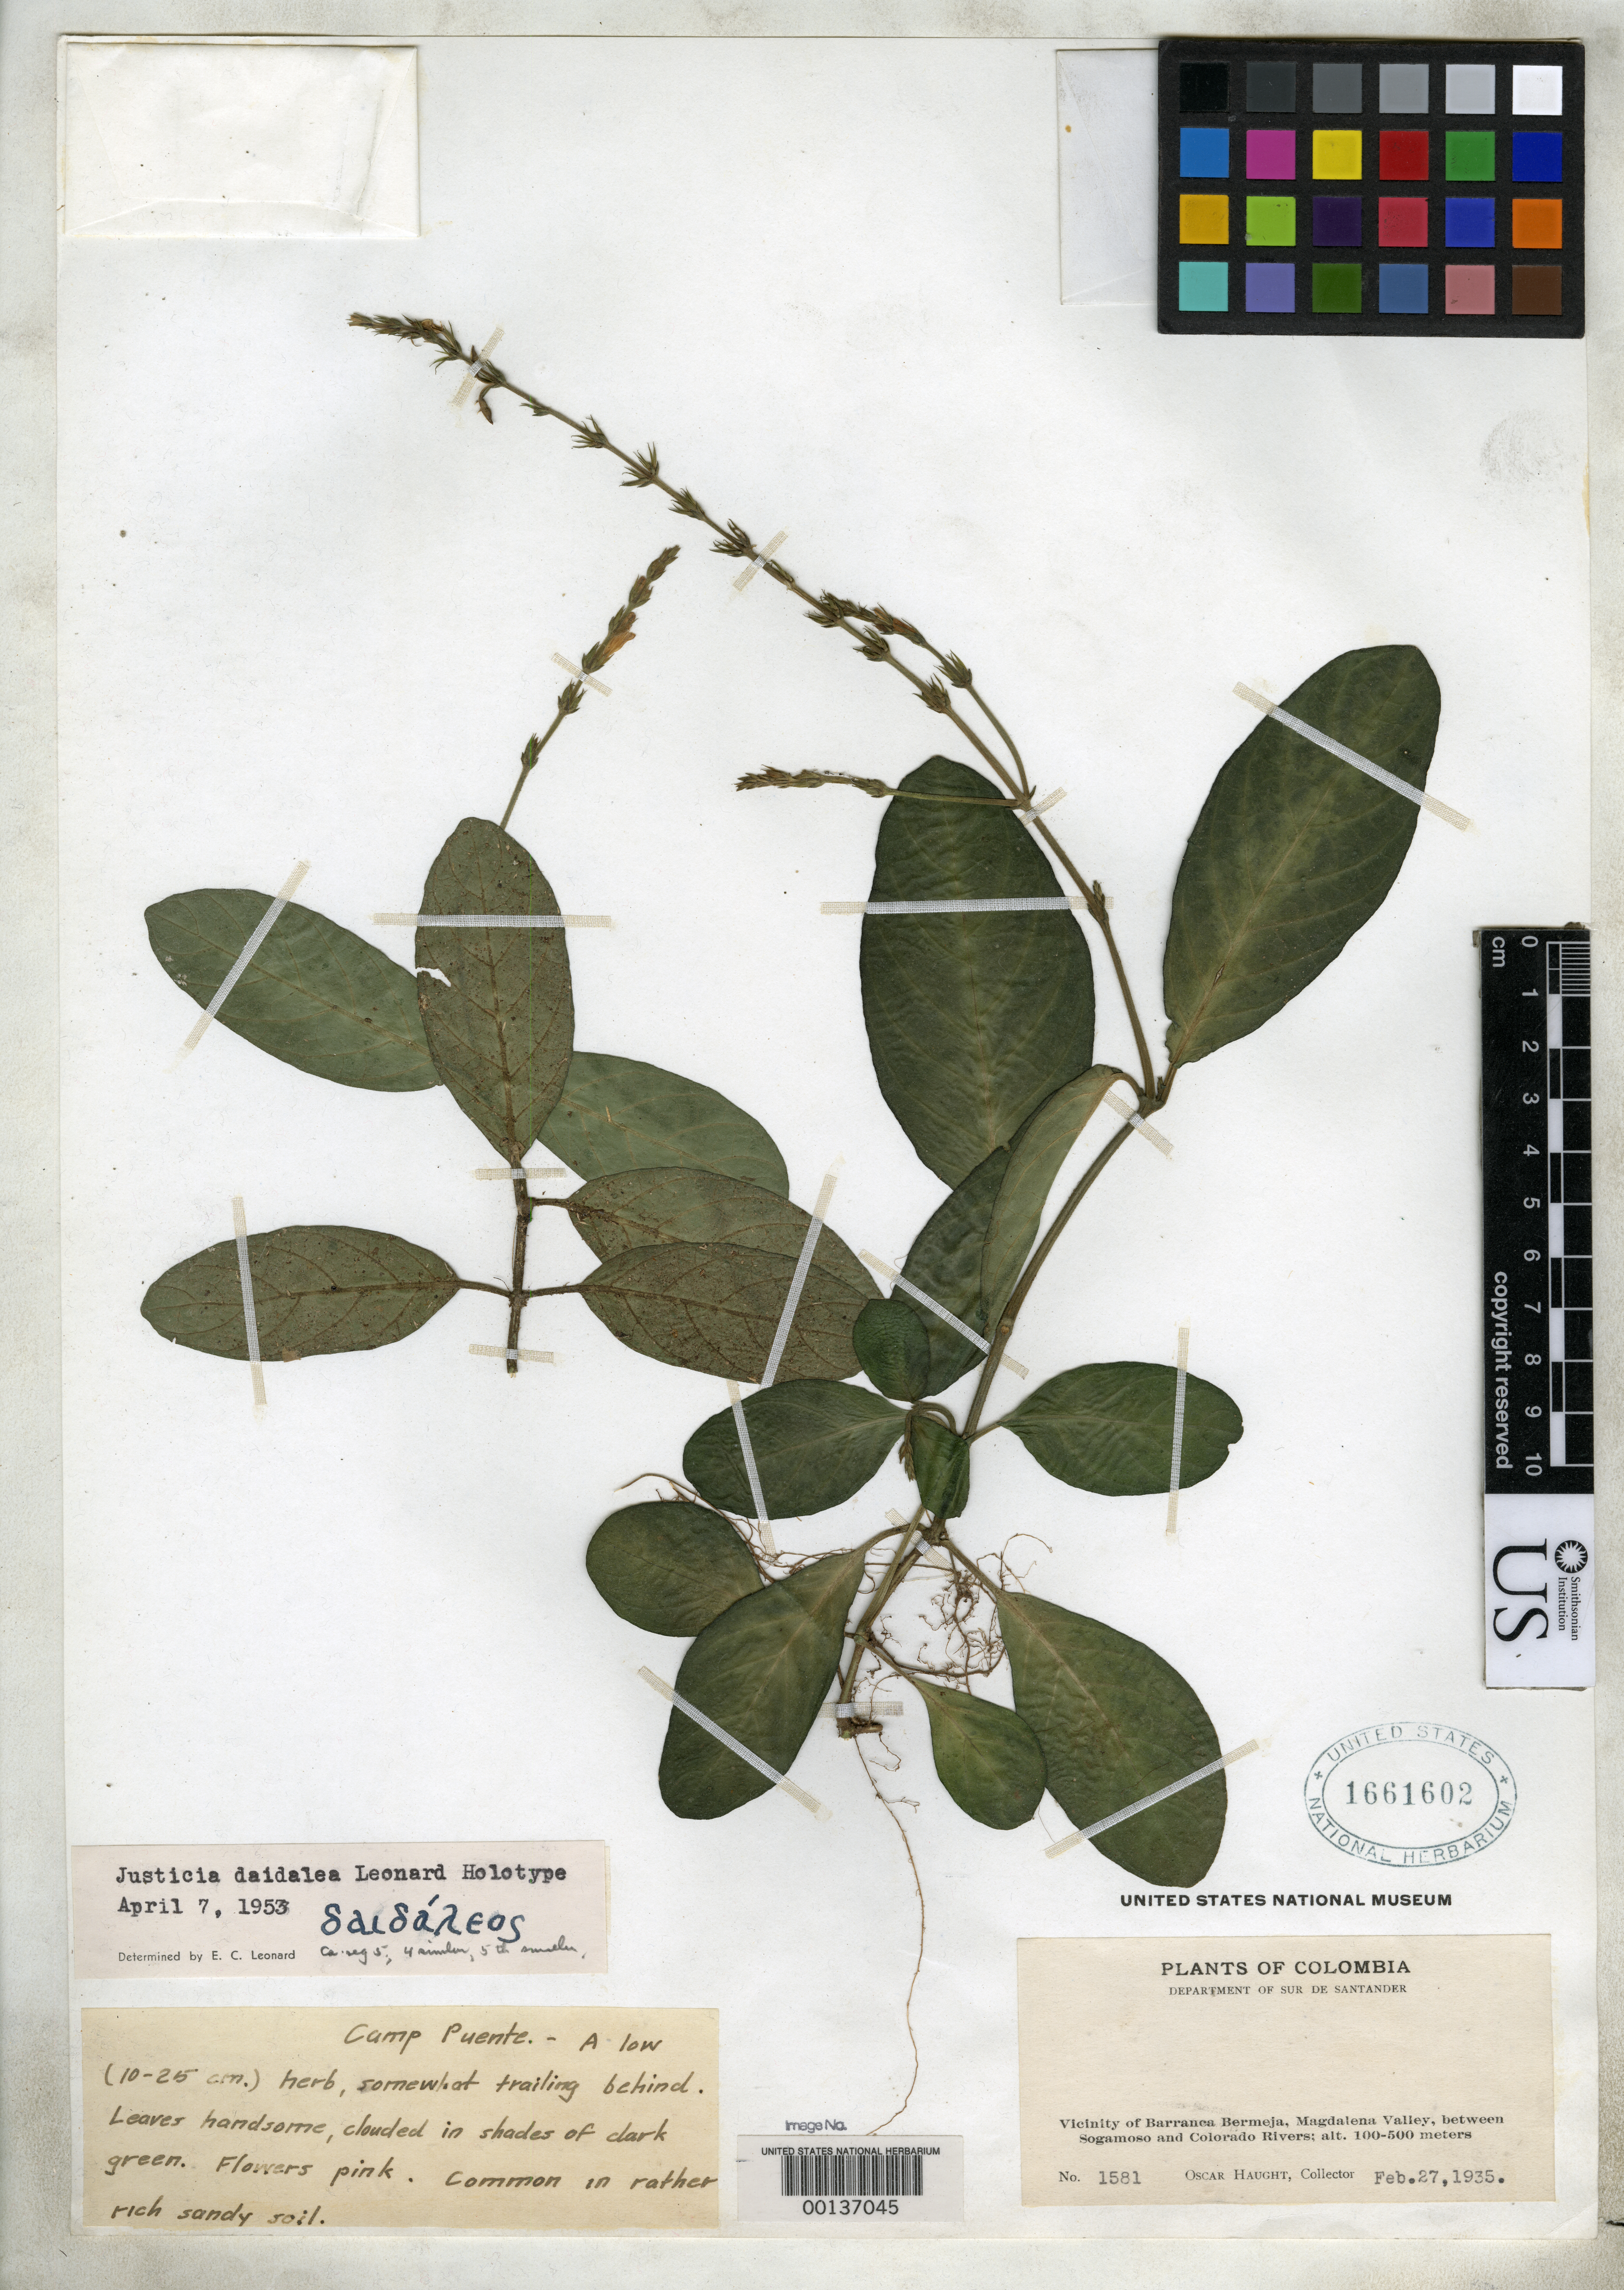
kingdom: Plantae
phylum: Tracheophyta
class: Magnoliopsida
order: Lamiales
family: Acanthaceae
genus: Justicia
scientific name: Justicia daidalea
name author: Leonard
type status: Holotype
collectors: O. L. Haught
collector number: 1581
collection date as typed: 27 Feb 1935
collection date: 1935-02-27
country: Colombia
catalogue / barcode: US 1661602